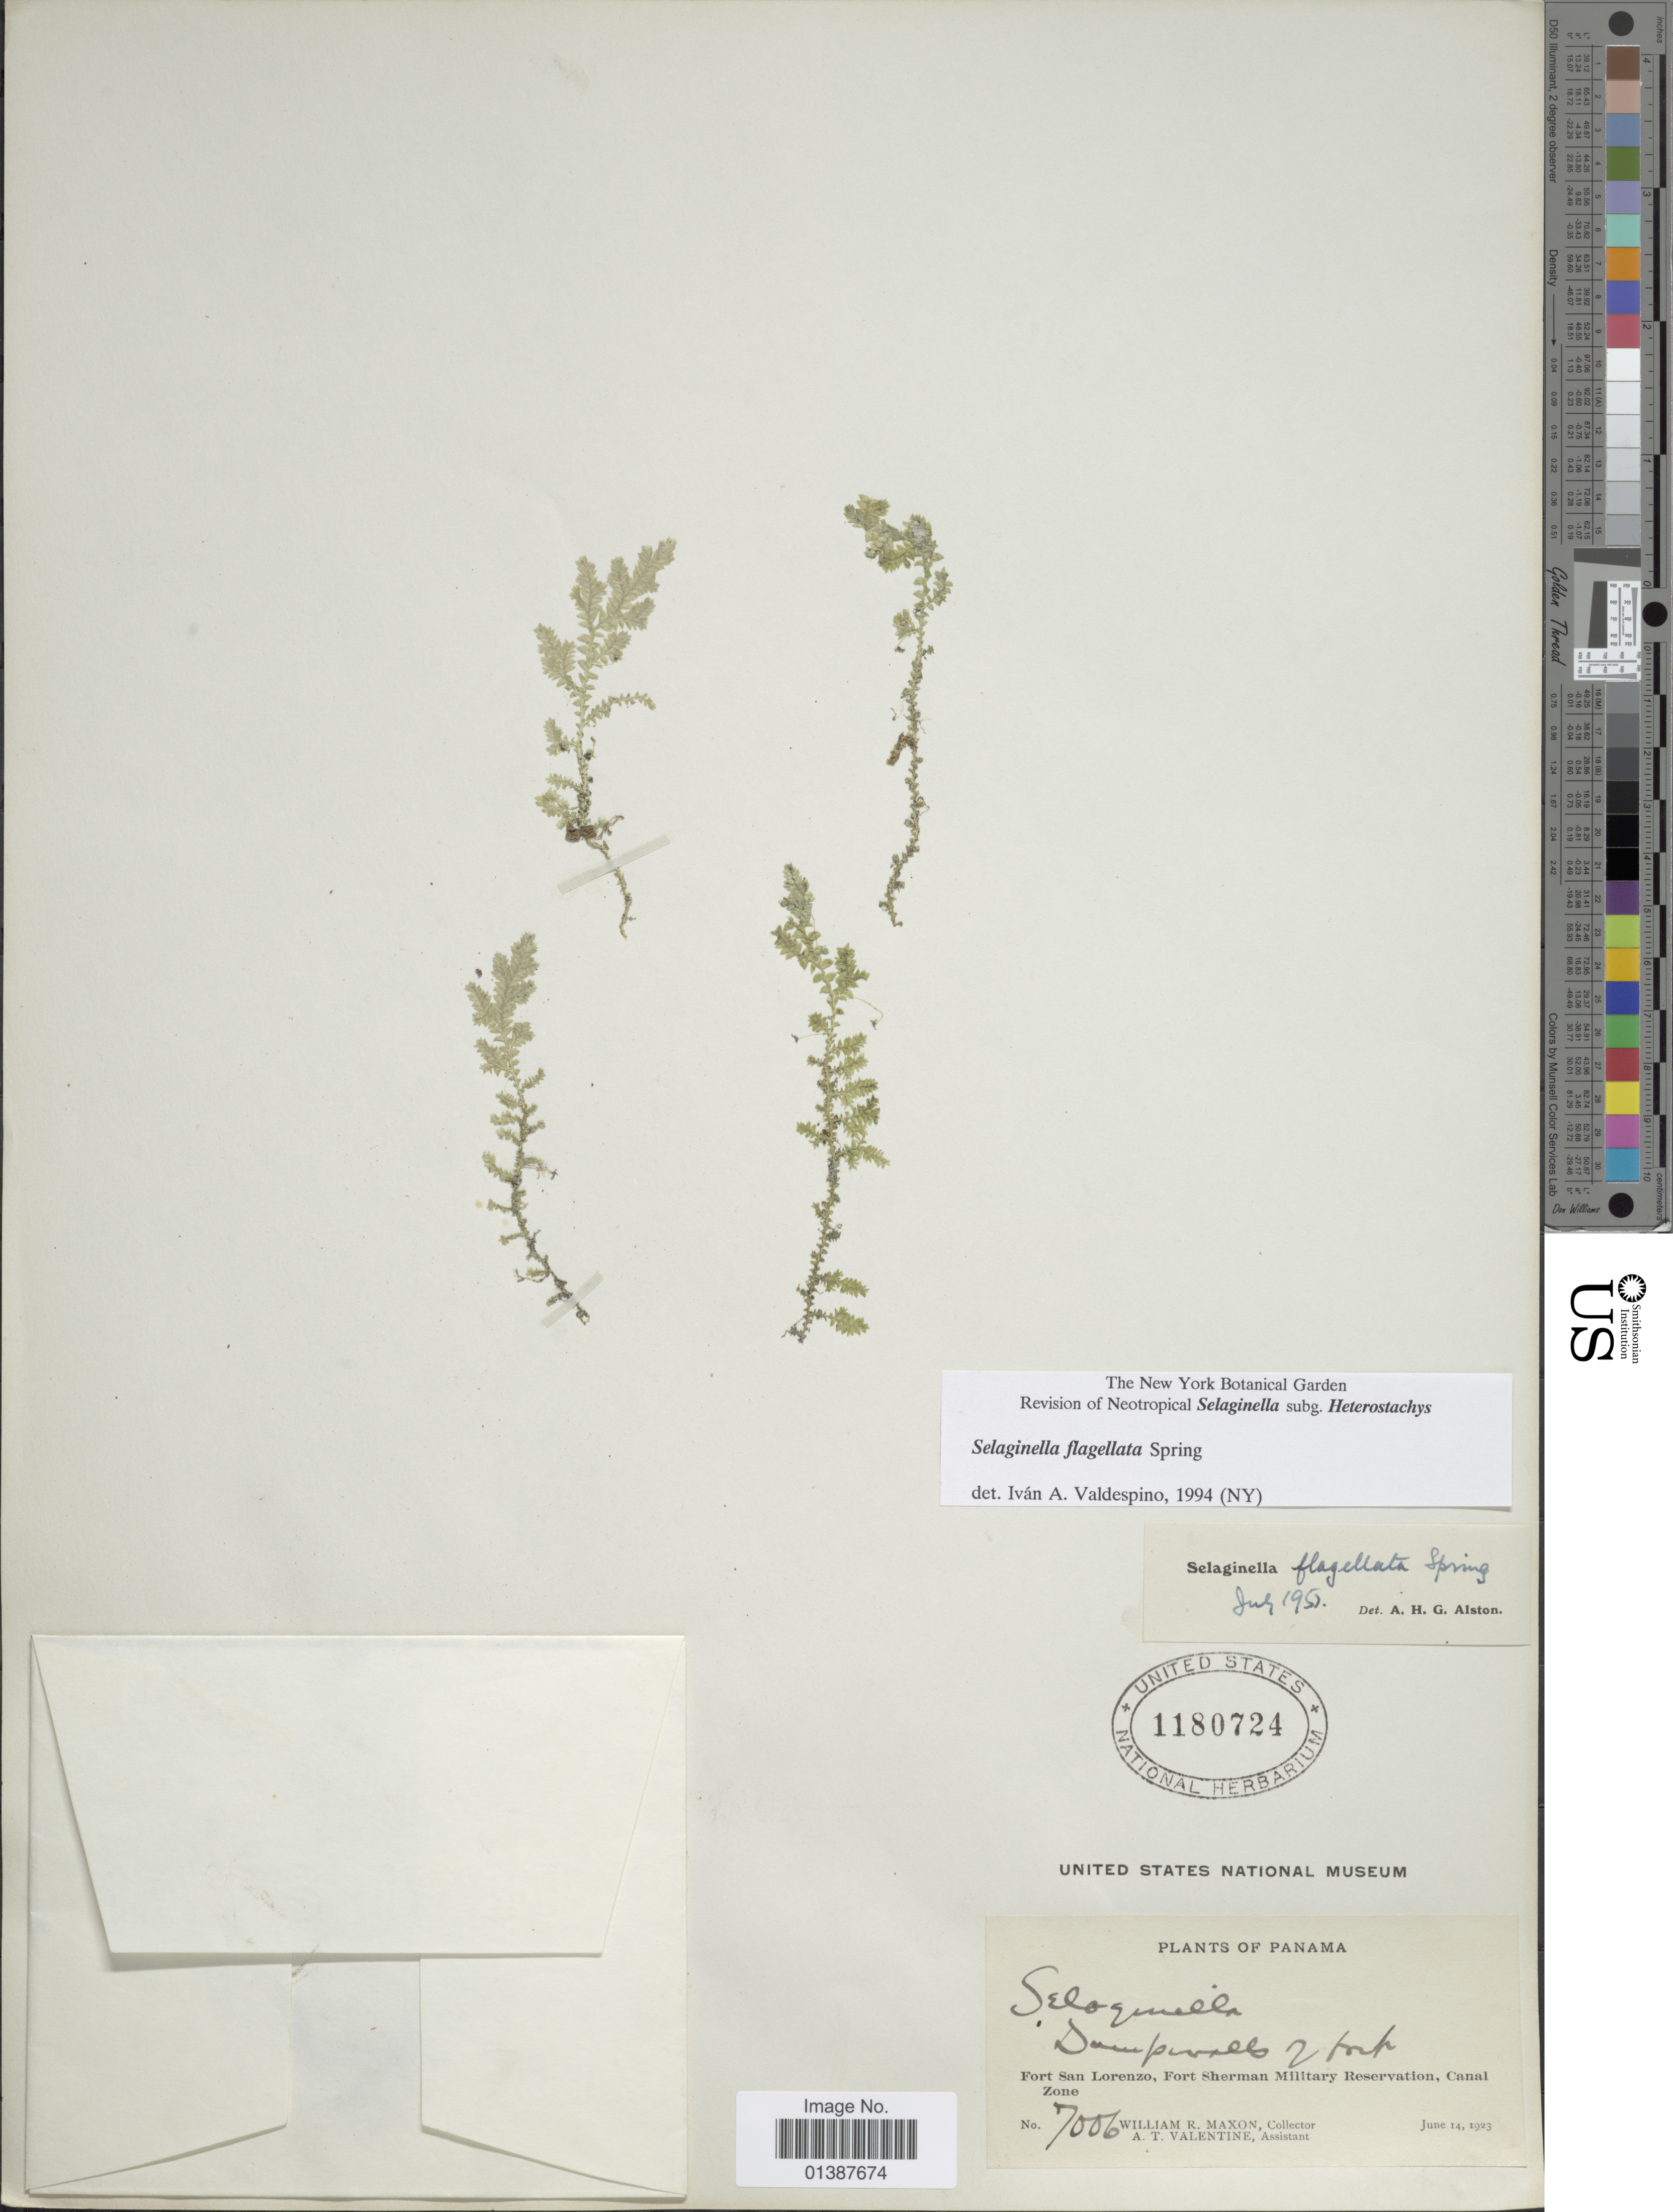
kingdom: Plantae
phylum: Tracheophyta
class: Lycopodiopsida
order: Selaginellales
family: Selaginellaceae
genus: Selaginella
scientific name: Selaginella flagellata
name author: Spring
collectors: W. R. Maxon & A. Valentine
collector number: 7006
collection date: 1923-06-14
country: Panama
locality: Fort San Lorenzo, Fort Sherman Military Reservation, Canal Zone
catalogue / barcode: US 1180724